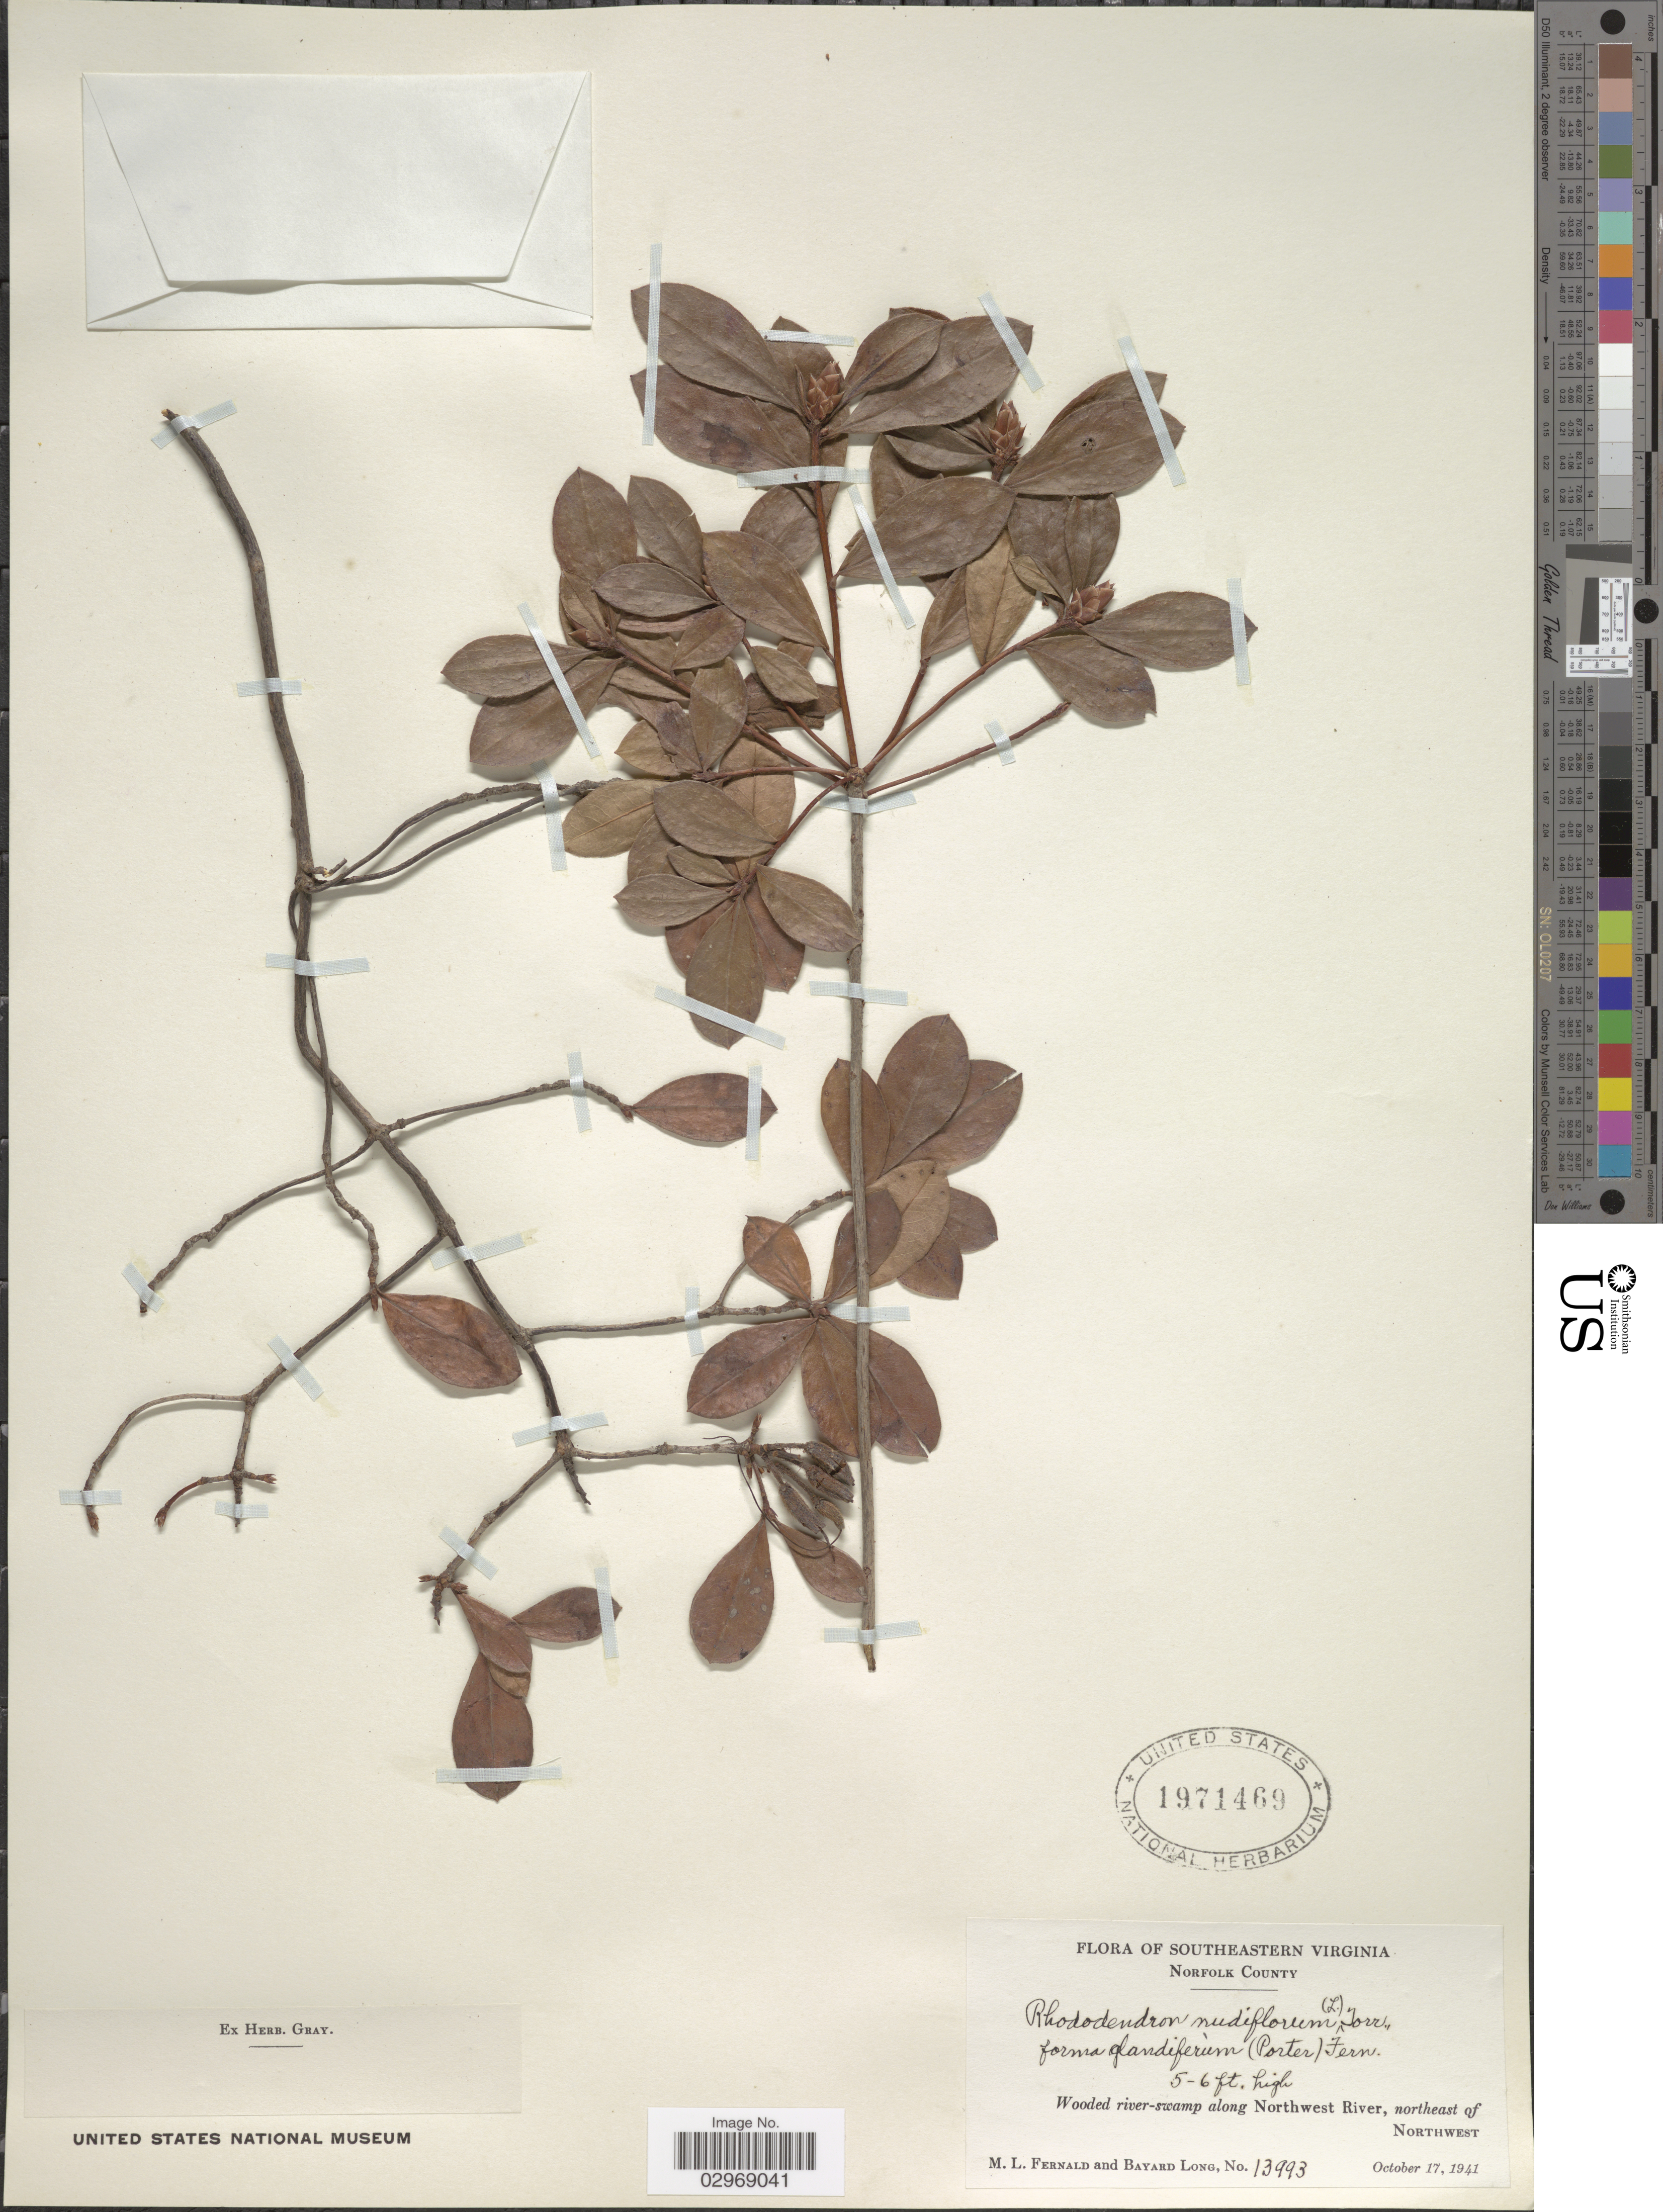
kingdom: Plantae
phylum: Tracheophyta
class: Magnoliopsida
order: Ericales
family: Ericaceae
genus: Rhododendron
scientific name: Rhododendron nudiflorum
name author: Torr.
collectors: M. L. Fernald & B. Long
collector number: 13993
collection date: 1941-10-17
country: United States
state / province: Virginia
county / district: City of Norfolk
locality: Southeastern Virginia. Norfolk County. Wooded river-swamp along Northwest River, northeast of Northwest.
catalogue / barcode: US 1971469